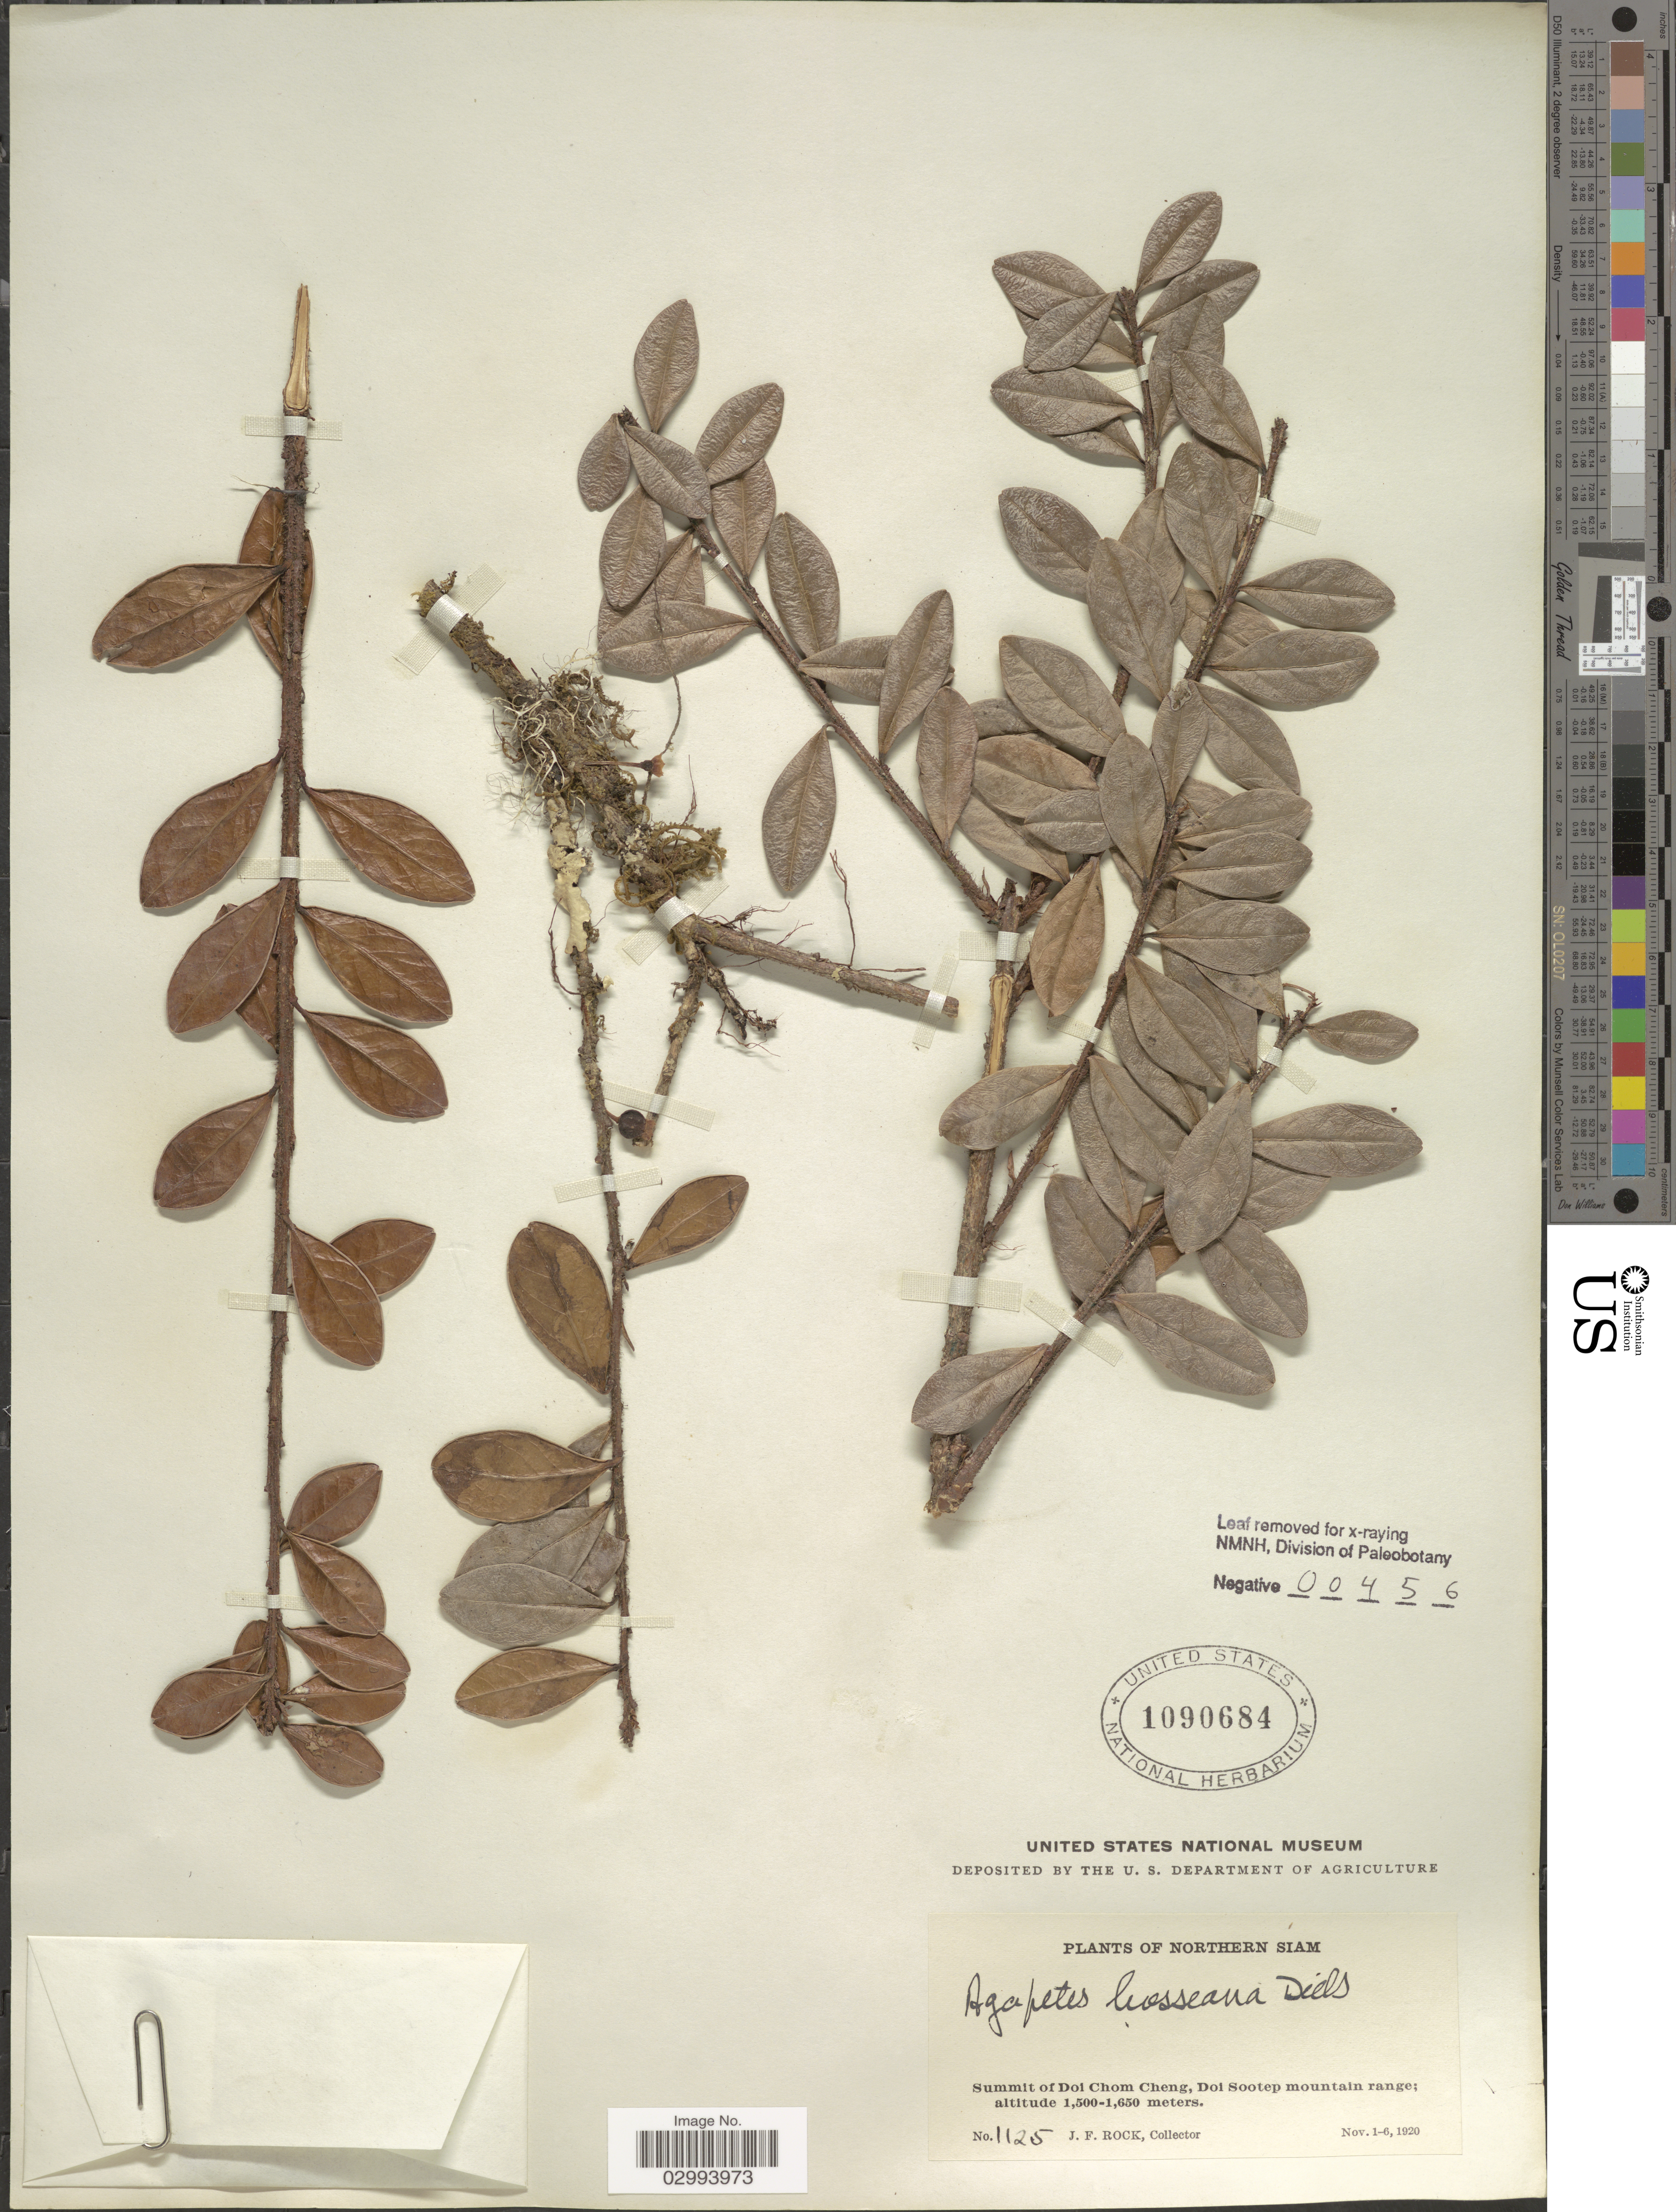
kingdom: Plantae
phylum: Tracheophyta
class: Magnoliopsida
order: Ericales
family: Ericaceae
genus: Agapetes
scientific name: Agapetes hosseana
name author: Diels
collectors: J. Rock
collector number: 1125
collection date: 1920-11-01/1920-11-06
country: Thailand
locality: Northern Siam. Summit of Doi Chom Cheng, Doi Sootep mountain range.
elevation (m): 1500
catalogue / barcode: US 1090684